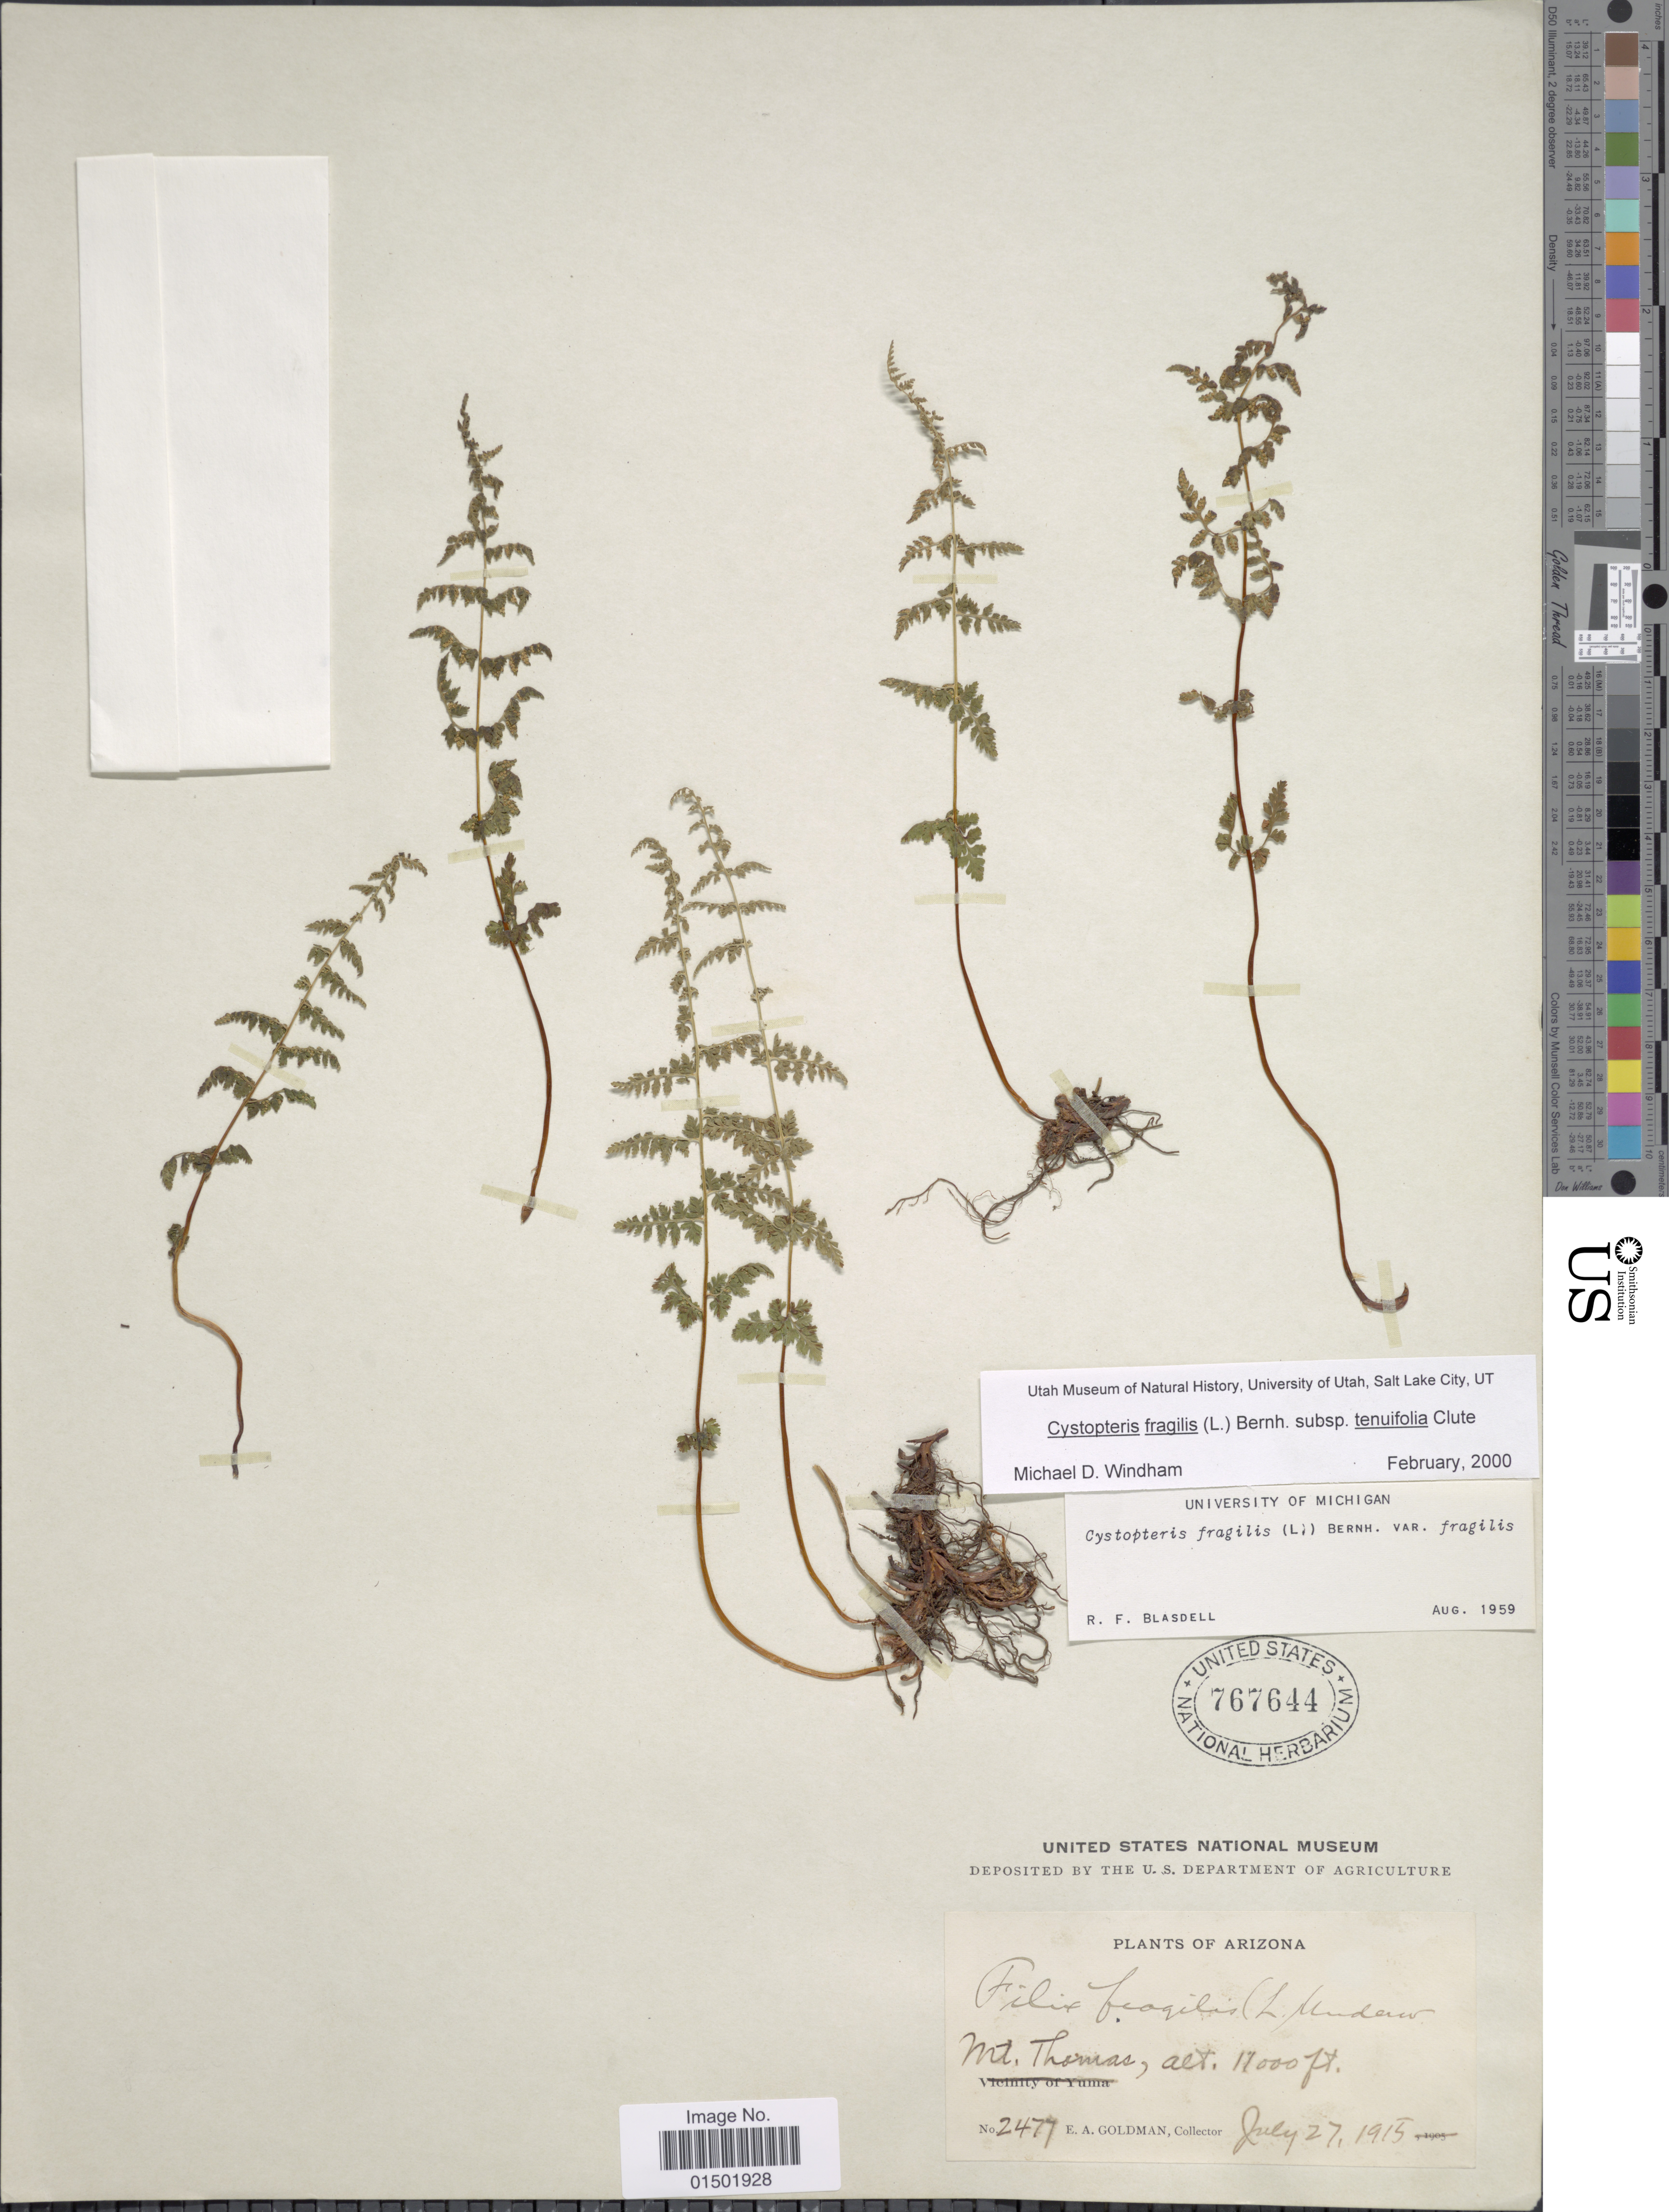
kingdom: Plantae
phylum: Tracheophyta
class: Polypodiopsida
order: Polypodiales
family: Cystopteridaceae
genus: Cystopteris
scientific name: Cystopteris fragilis var. tenuifolia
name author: (Clute) M. Broun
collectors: E. A. Goldman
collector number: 2477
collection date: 1915-07-27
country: United States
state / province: Arizona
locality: Mt. Thomas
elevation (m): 3353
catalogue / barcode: US 767644